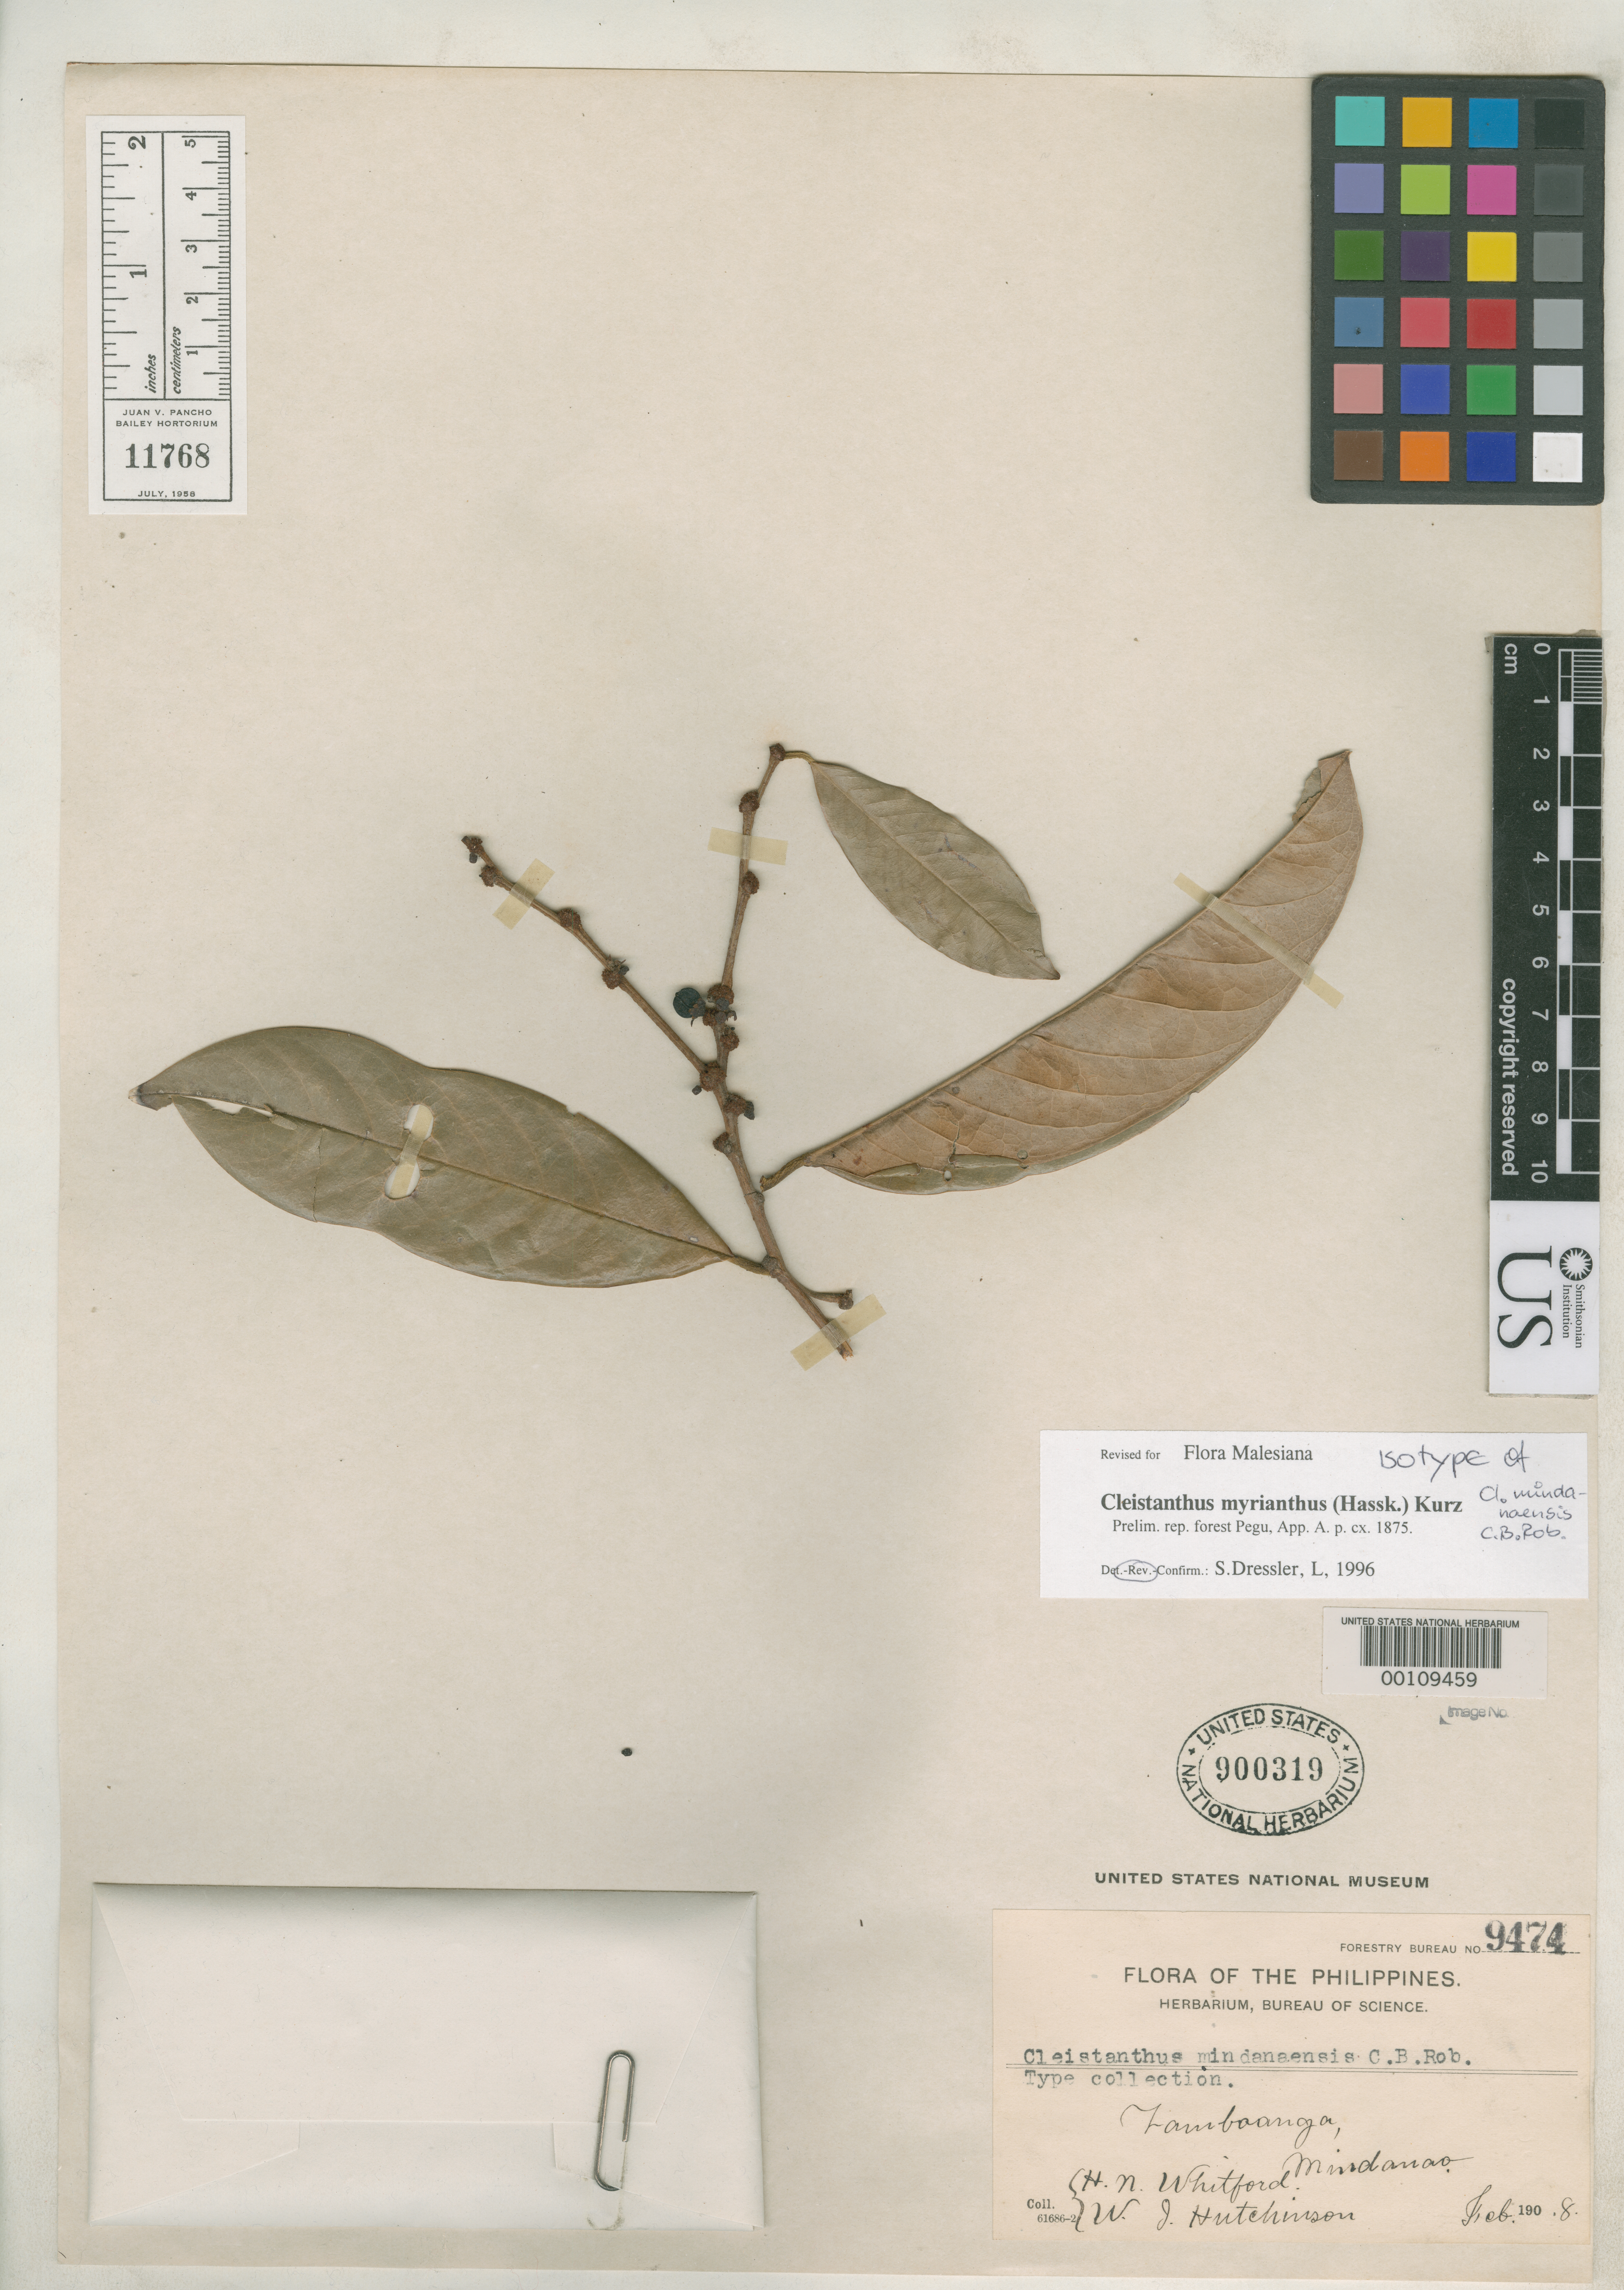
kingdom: Plantae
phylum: Tracheophyta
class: Magnoliopsida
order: Malpighiales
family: Phyllanthaceae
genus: Cleistanthus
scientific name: Cleistanthus mindanaensis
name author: C.B. Rob.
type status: Isolectotype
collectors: H. N. Whitford & W. I. Hutchinson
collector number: Forestry Bureau 9474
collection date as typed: Feb 1908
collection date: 1908-02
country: Philippines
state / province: Zamboanga Peninsula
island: Mindanao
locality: Tetuan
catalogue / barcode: US 900319